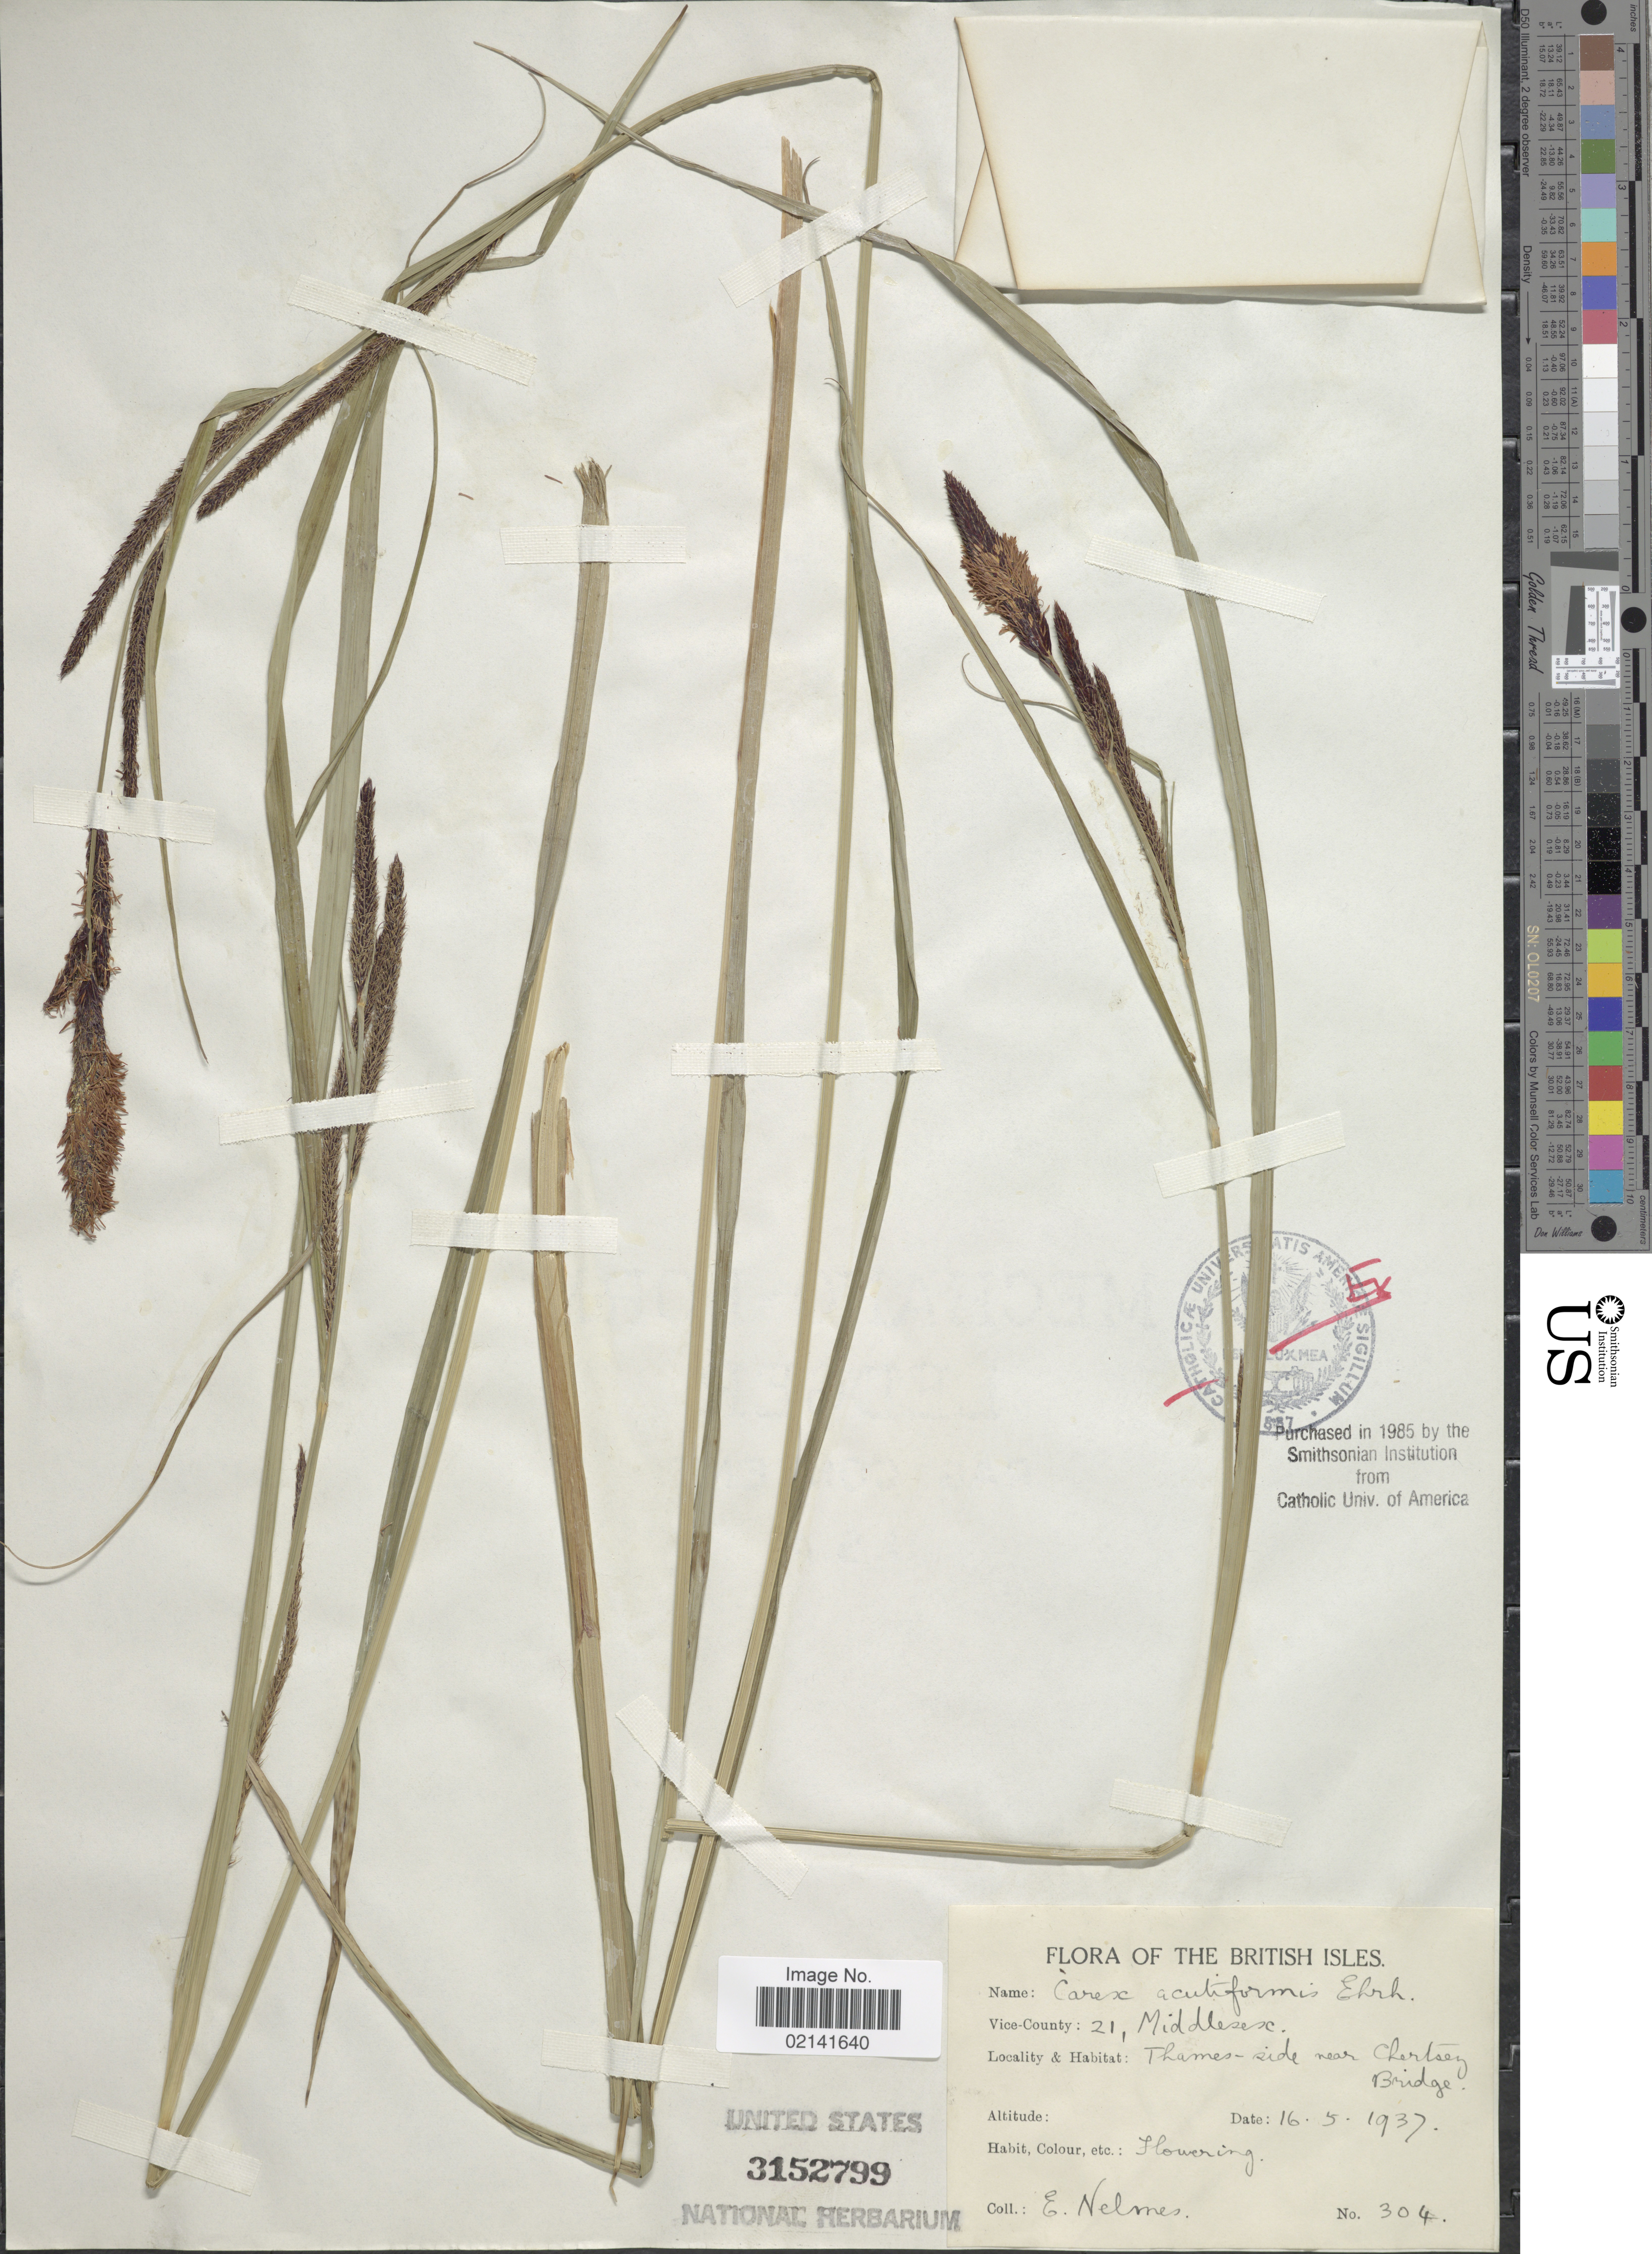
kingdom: Plantae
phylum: Tracheophyta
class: Liliopsida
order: Poales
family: Cyperaceae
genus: Carex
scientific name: Carex acutiformis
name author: Ehrh.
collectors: E. Nelmes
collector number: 304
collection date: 1937-05-16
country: United Kingdom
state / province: England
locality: British Isles, Vice-County: 21, Middlesex, Thames-side near Chertsey Bridge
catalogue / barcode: US 3152799